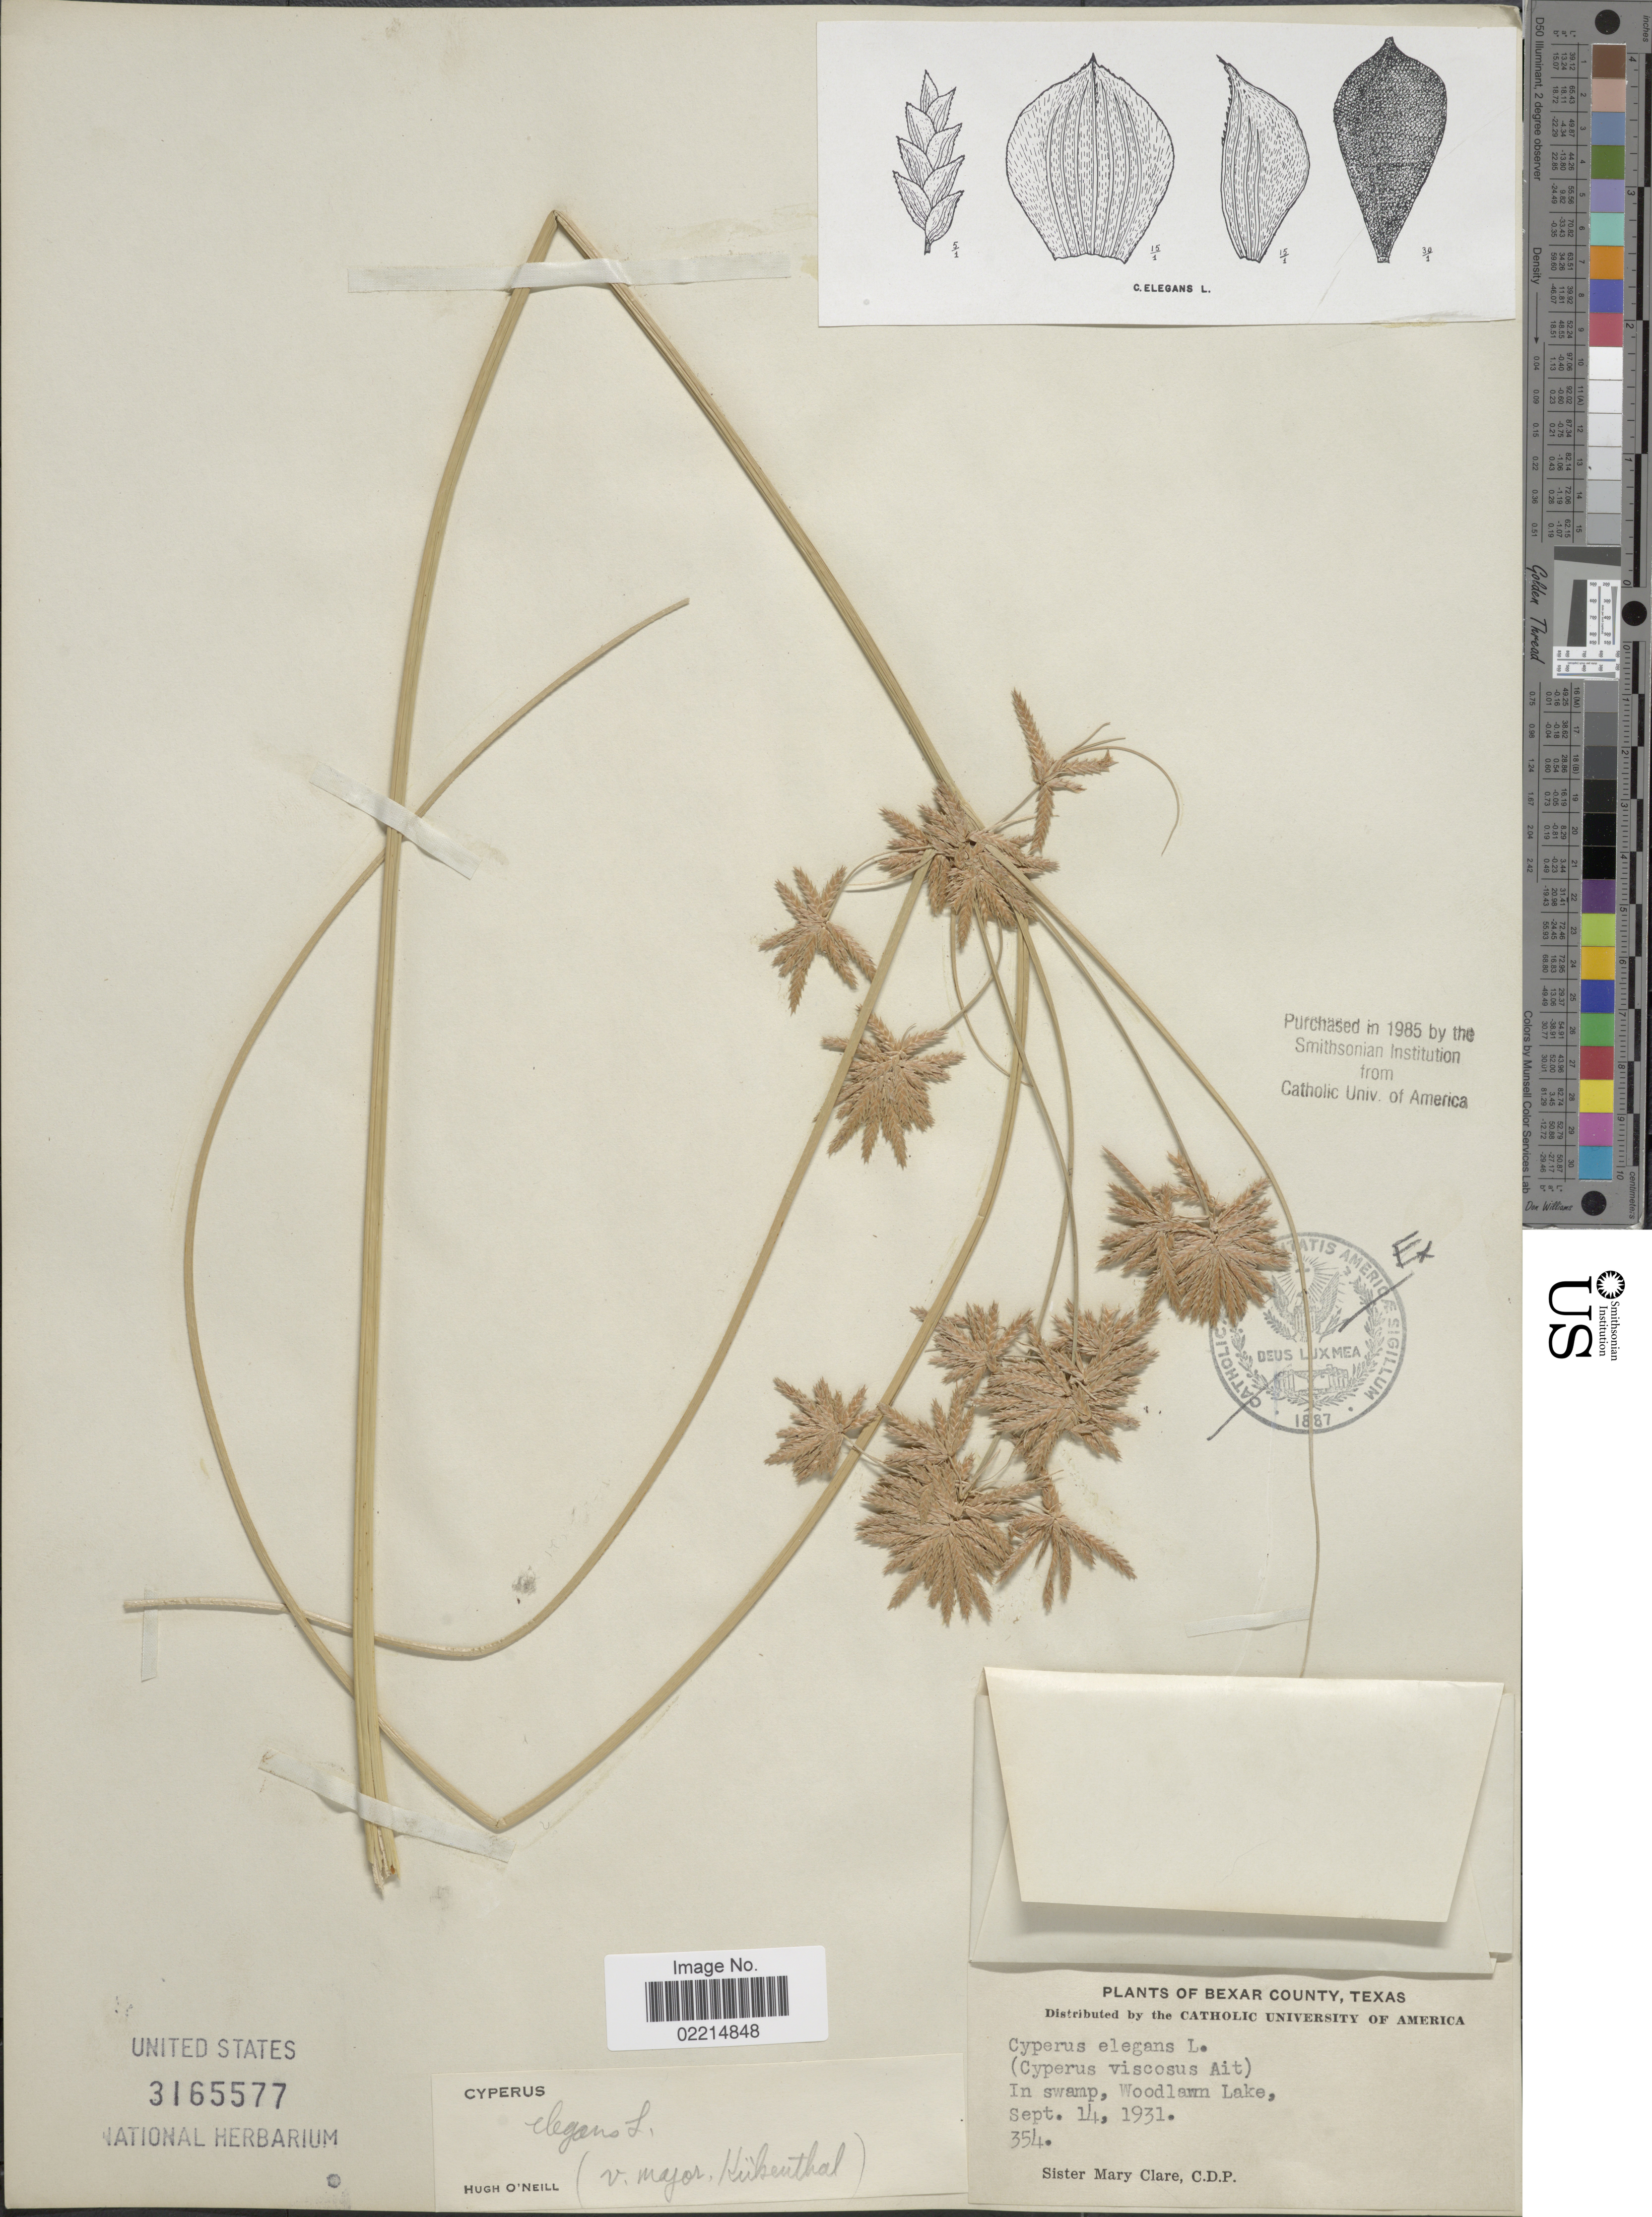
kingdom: Plantae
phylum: Tracheophyta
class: Liliopsida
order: Poales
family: Cyperaceae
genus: Cyperus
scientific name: Cyperus elegans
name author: L.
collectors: M. Clare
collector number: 354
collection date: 1931-09-14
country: United States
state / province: Texas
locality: Bexar County, in swamp, Woodlawn Lake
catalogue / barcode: US 3165577